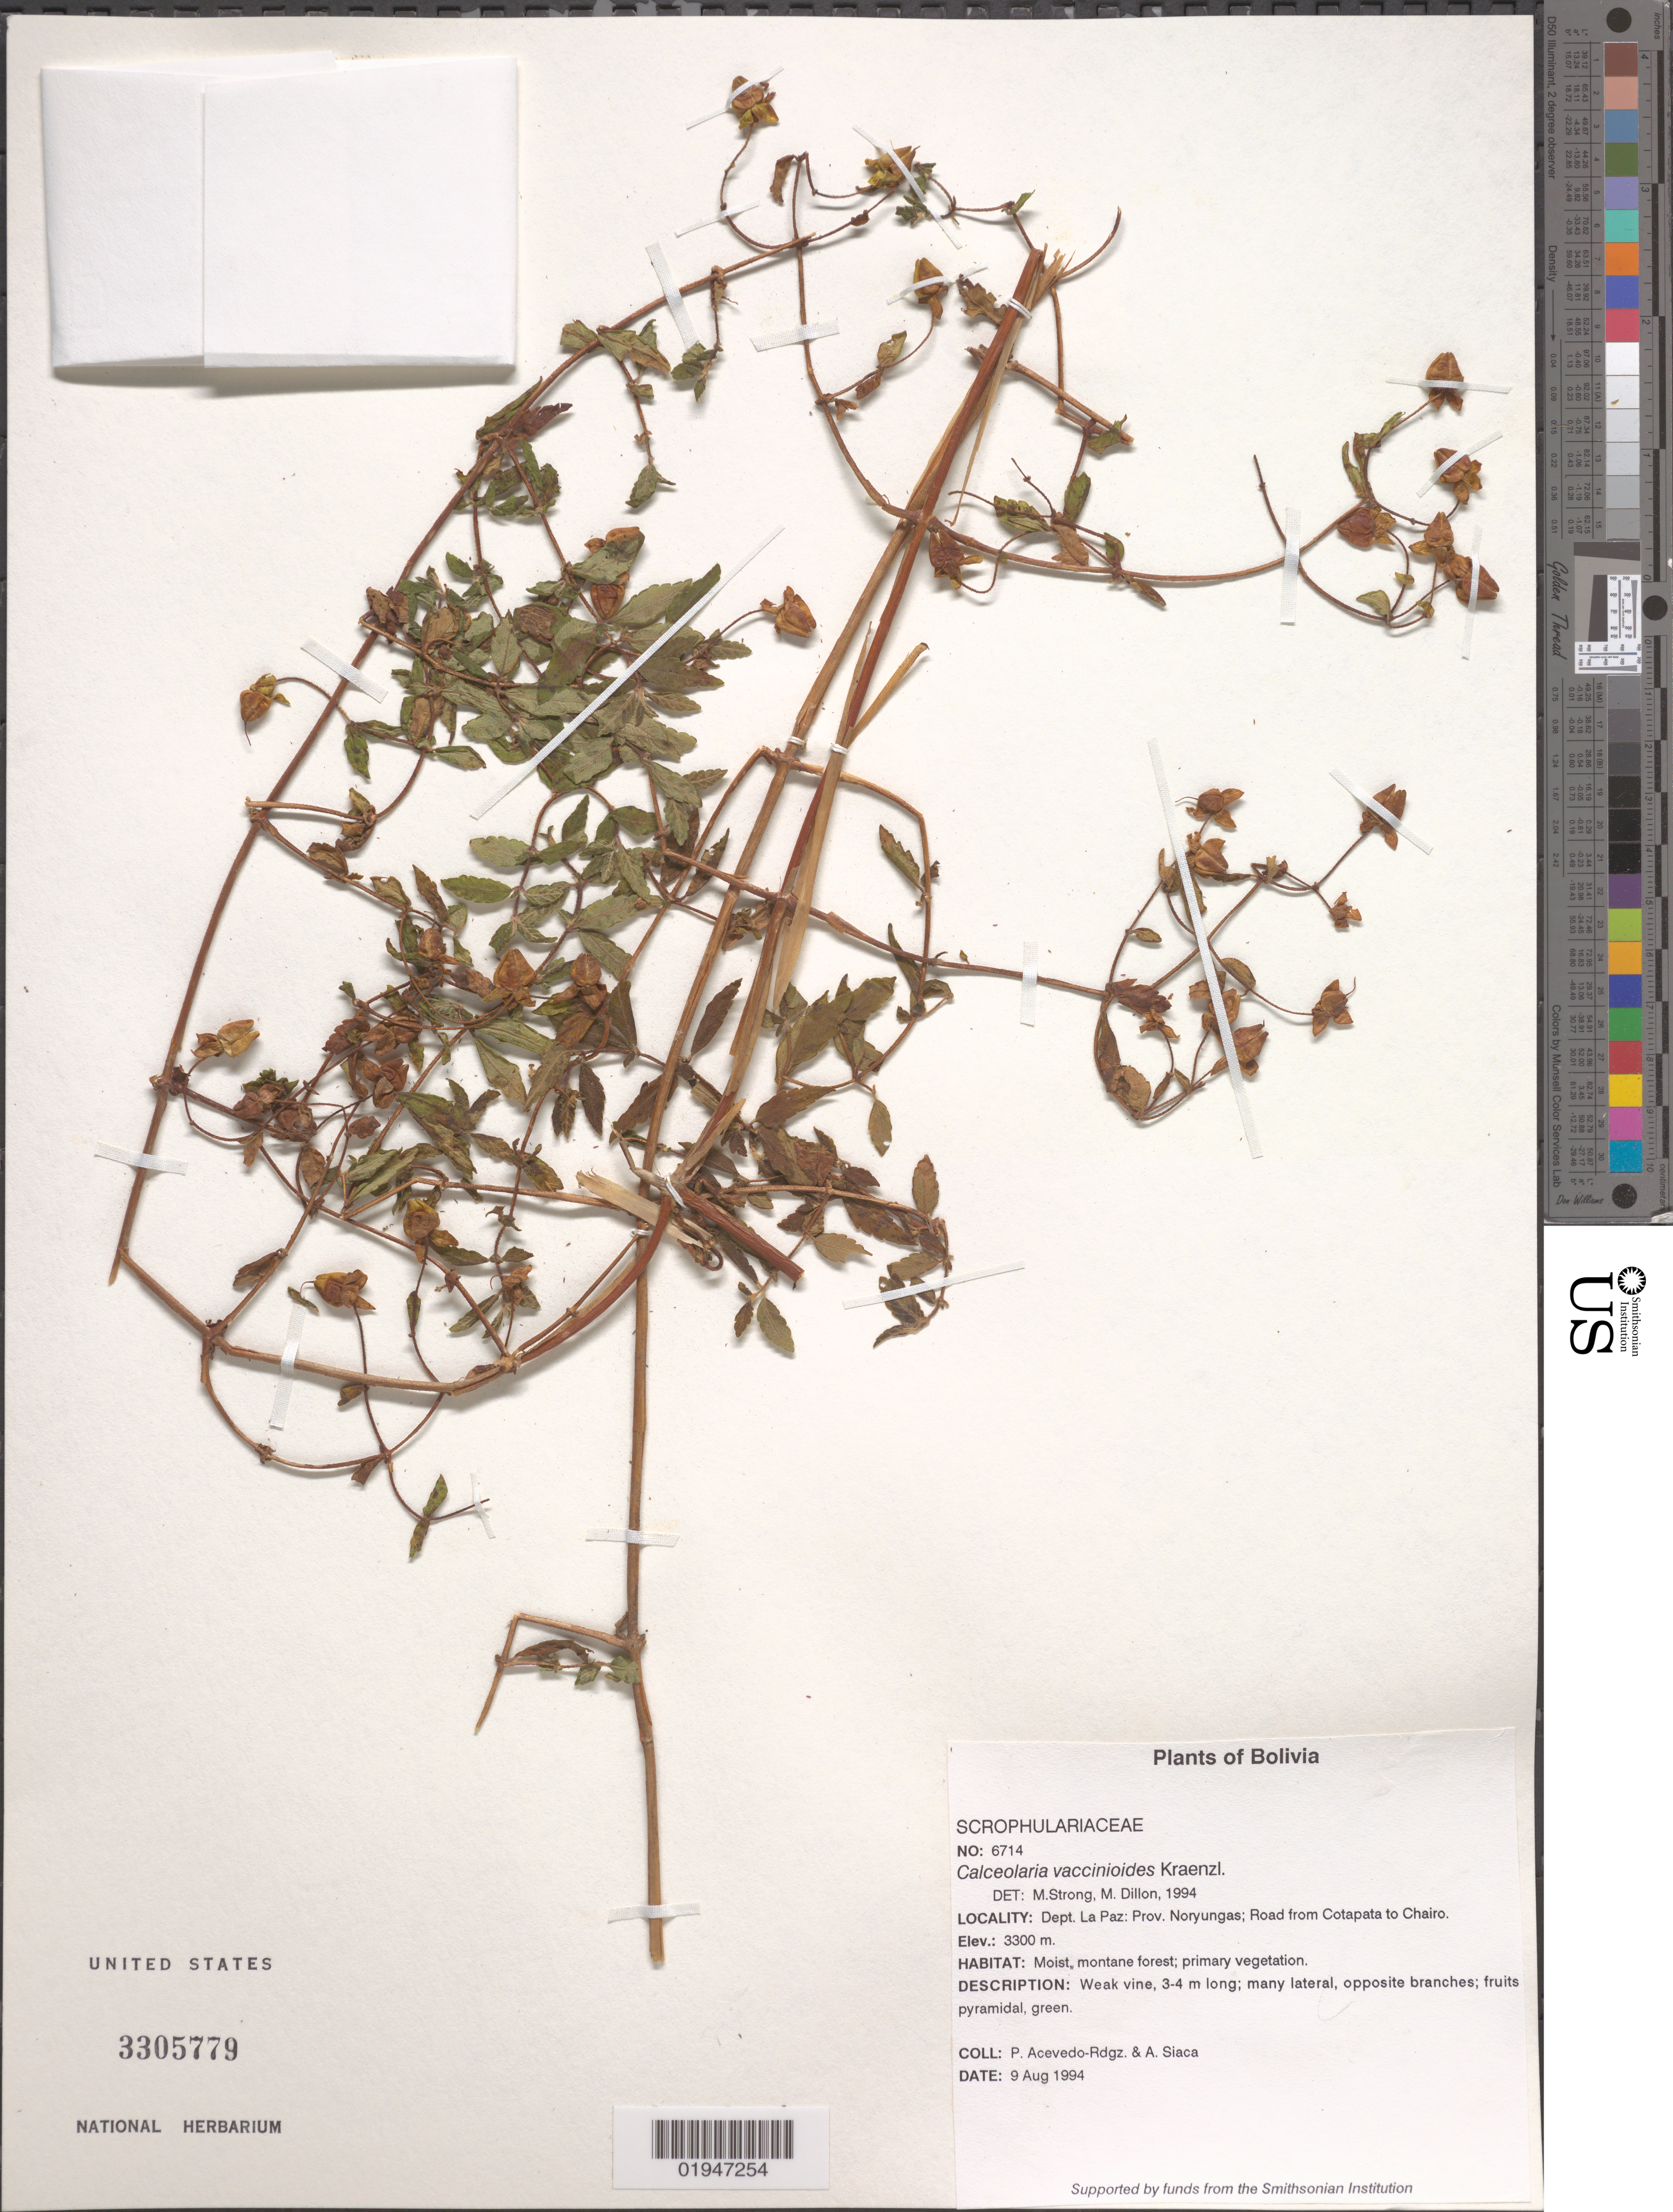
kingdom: Plantae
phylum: Tracheophyta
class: Magnoliopsida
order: Lamiales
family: Calceolariaceae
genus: Calceolaria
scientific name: Calceolaria vaccinioides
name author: Kraenzl.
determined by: Strong, M. T.; Dillon, M. O.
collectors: P. Acevedo-Rodr. & A. Siaca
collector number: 6714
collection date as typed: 09 Aug 1994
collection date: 1994-08-09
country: Bolivia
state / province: La Paz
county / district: Noryungas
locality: Depart. La Paz; Prov. Noryungas. Road from Cotapata to Chairo.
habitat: Moist, montane forest; primary vegetation.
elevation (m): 3300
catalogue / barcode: US 3305779